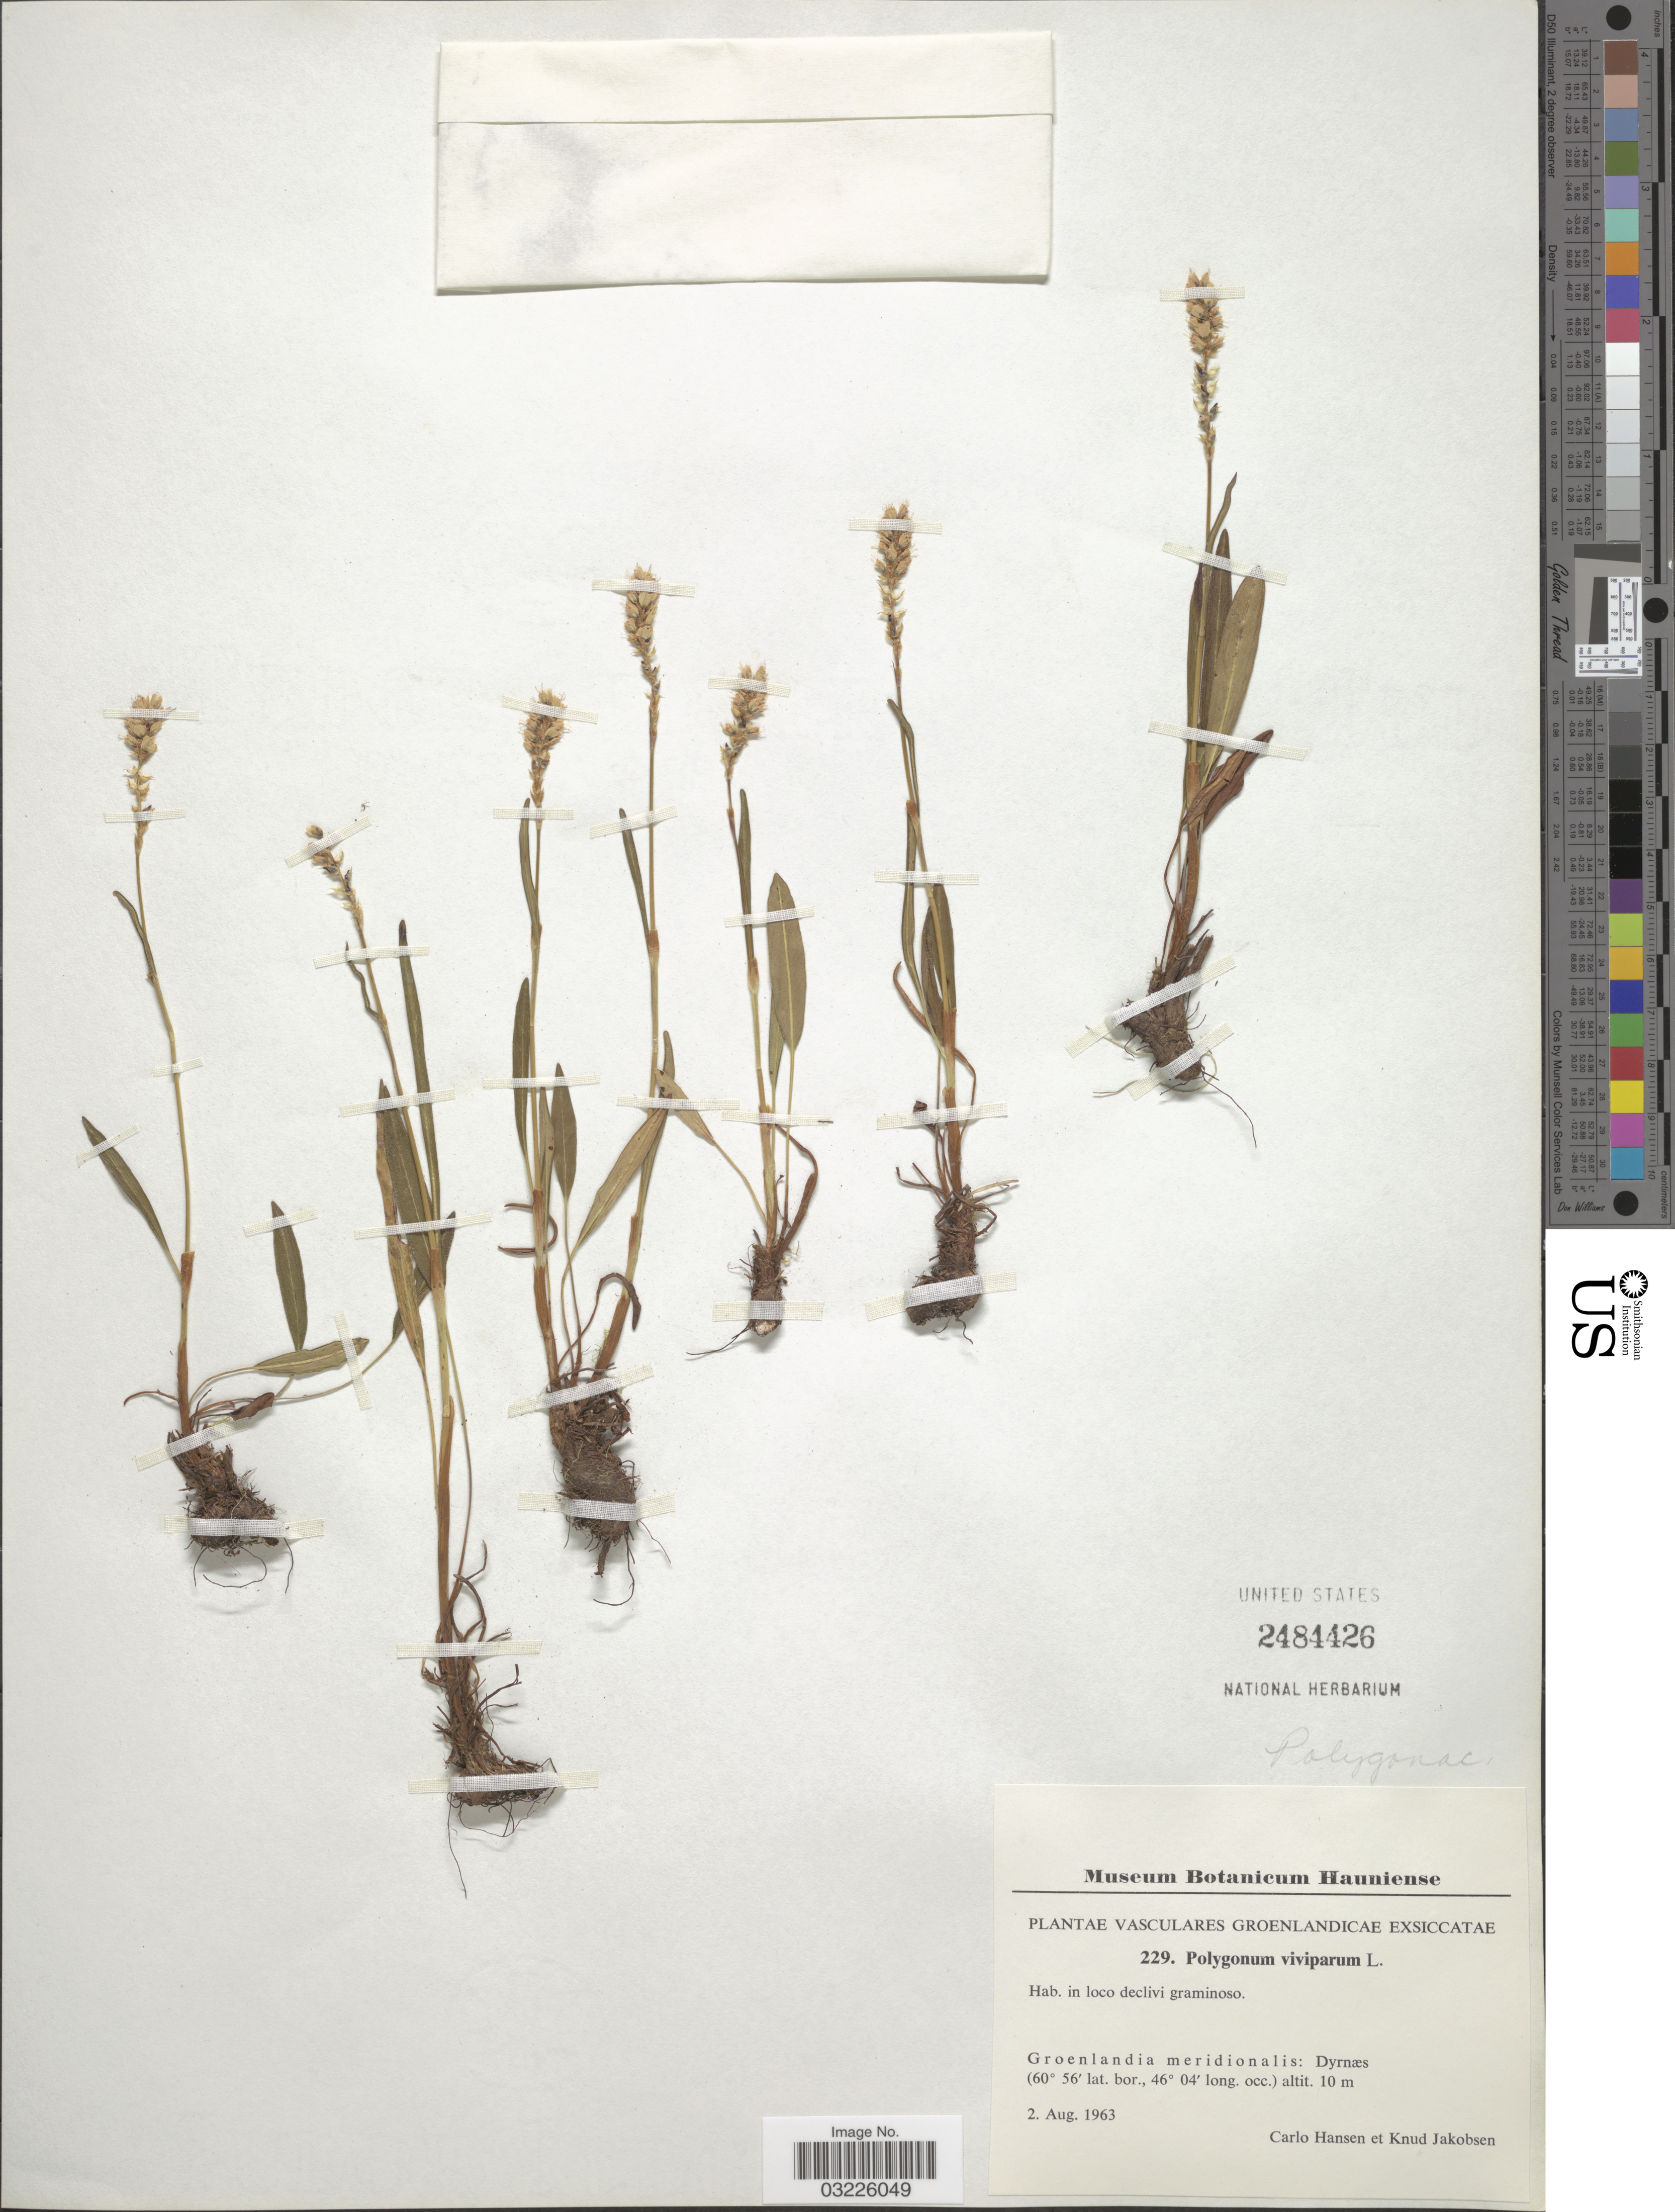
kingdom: Plantae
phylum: Tracheophyta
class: Magnoliopsida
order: Caryophyllales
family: Polygonaceae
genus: Bistorta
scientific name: Bistorta vivipara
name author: (L.) Delarbre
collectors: C. Hansen & K. Jakobsen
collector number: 229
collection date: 1963-08-02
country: Greenland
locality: Groenlandia meridionalis: Dyrnæs.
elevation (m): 10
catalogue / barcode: US 2484426